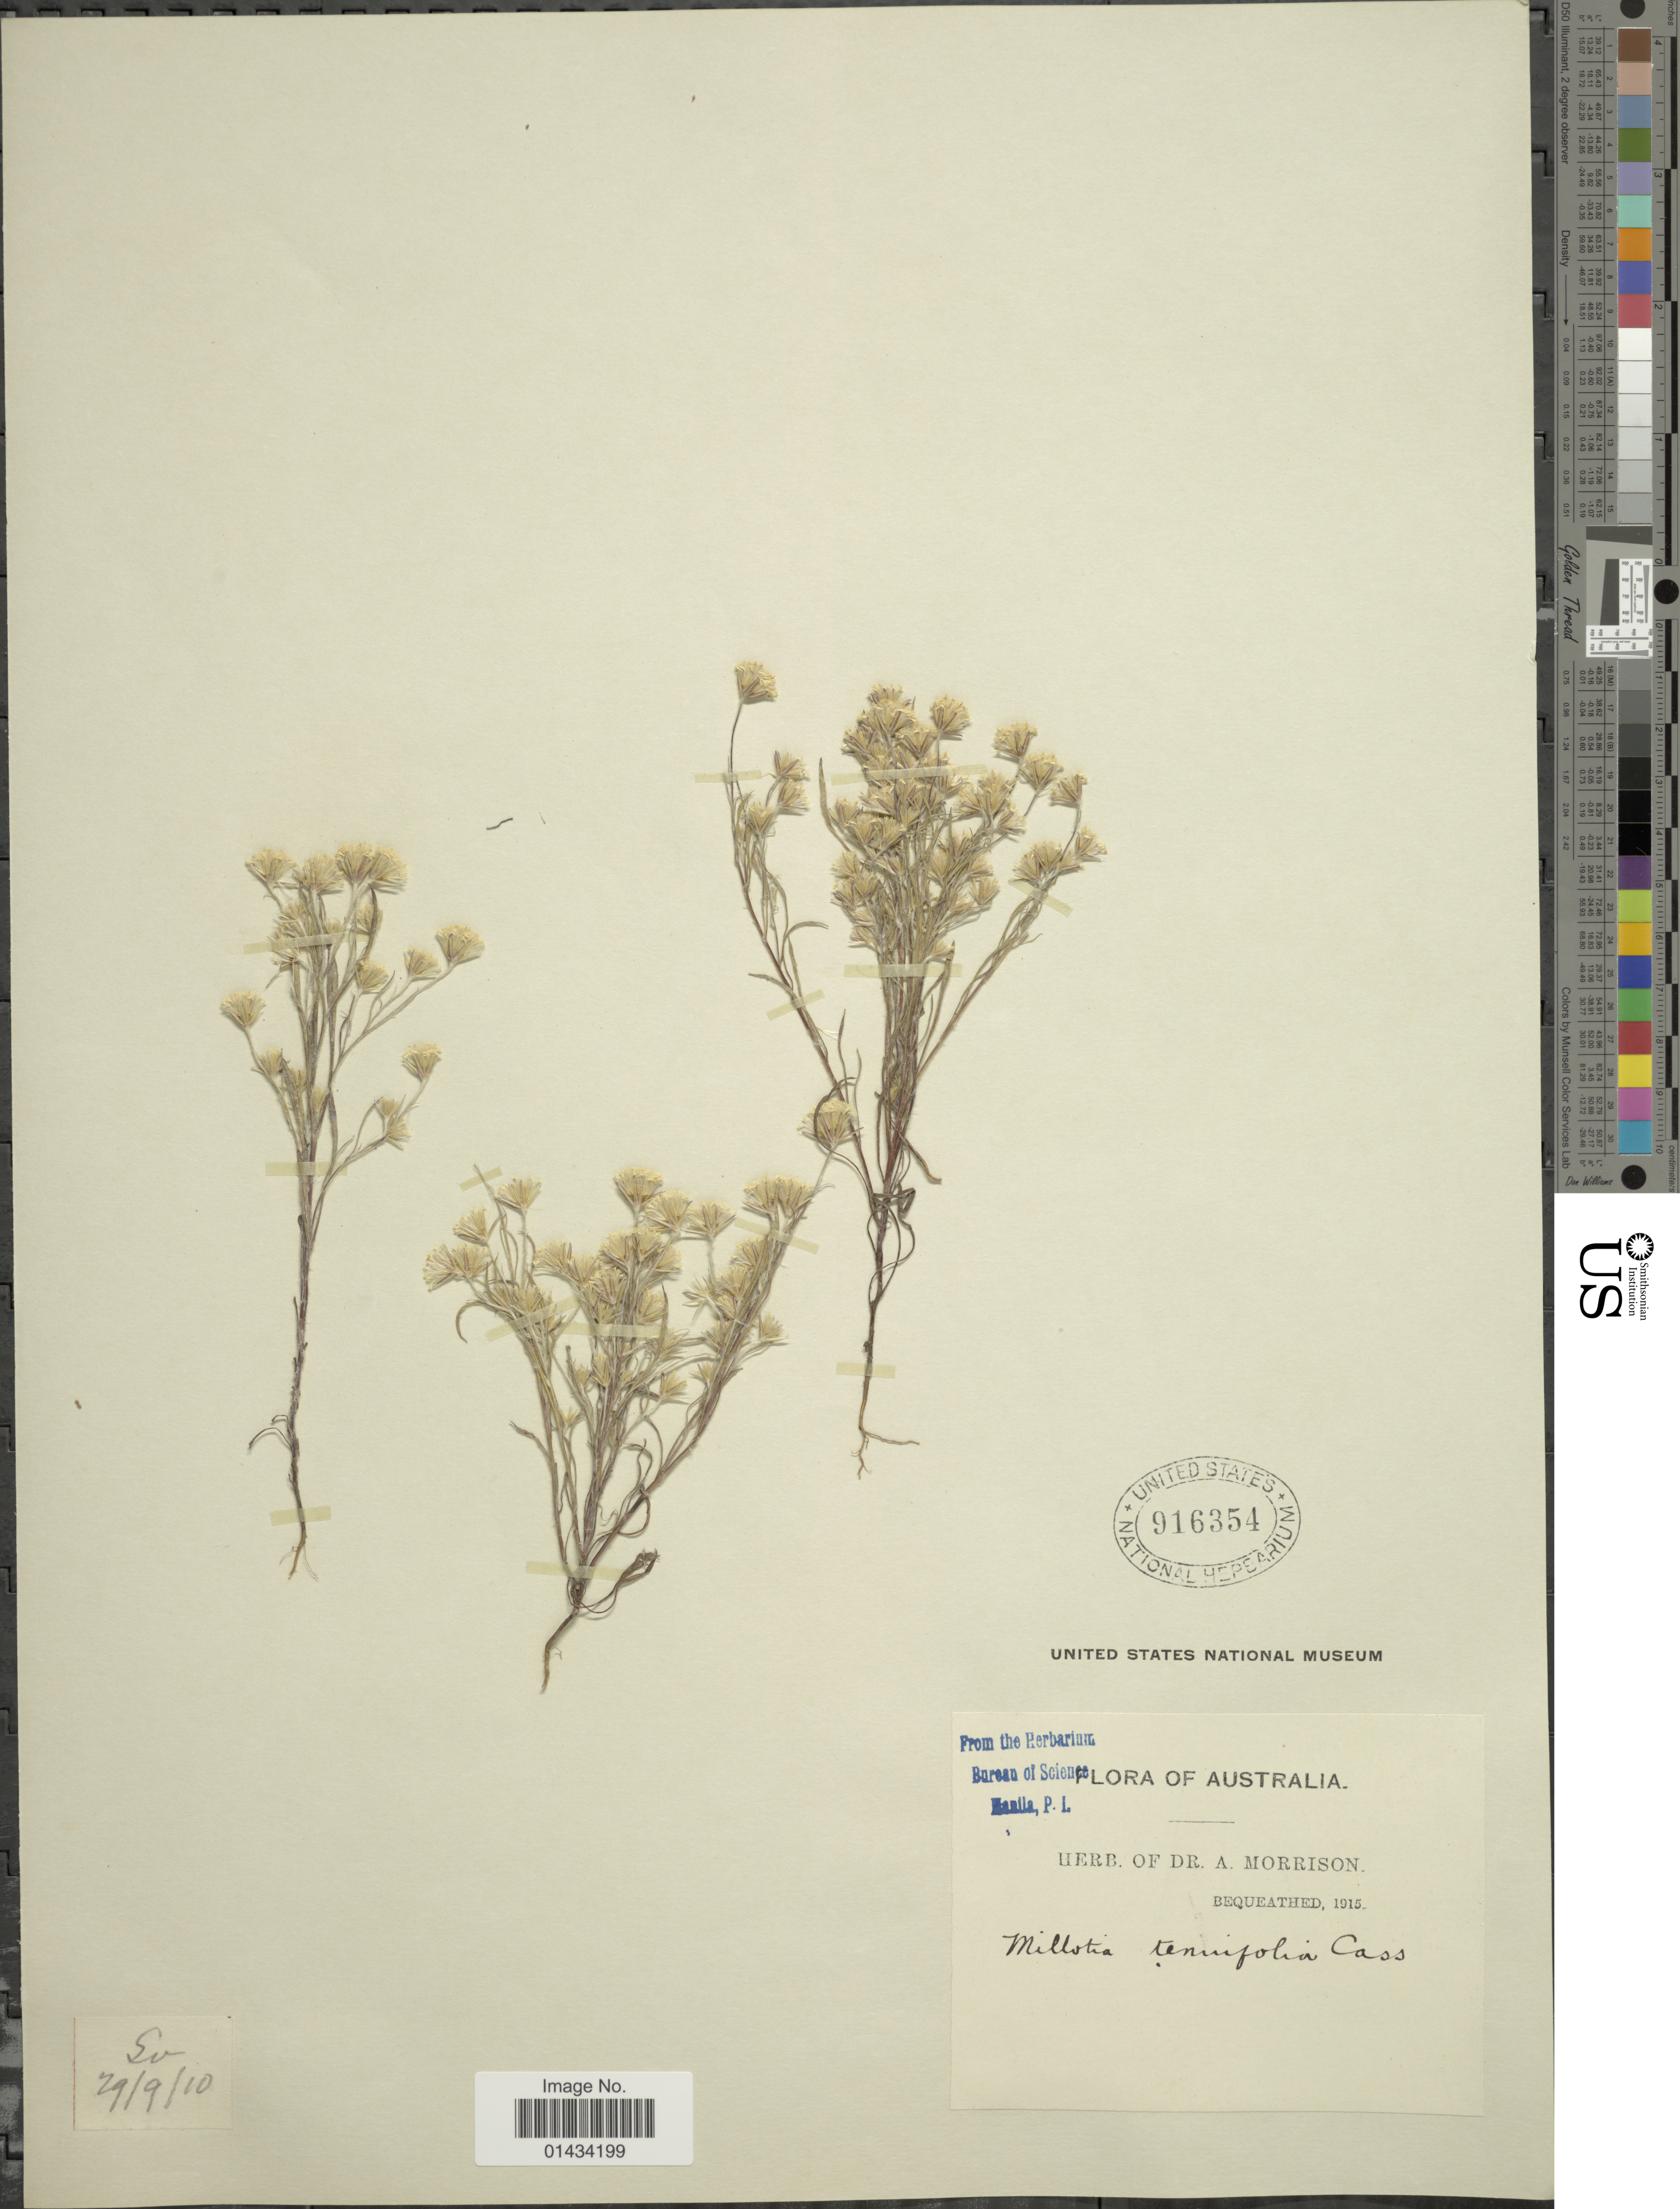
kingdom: Plantae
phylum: Tracheophyta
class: Magnoliopsida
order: Asterales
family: Asteraceae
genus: Millotia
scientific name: Millotia tenuifolia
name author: Cass.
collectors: ex herb. Dr. A. Morrison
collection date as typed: Transcribed d/m/y: 29/9/10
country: Australia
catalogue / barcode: US 916354